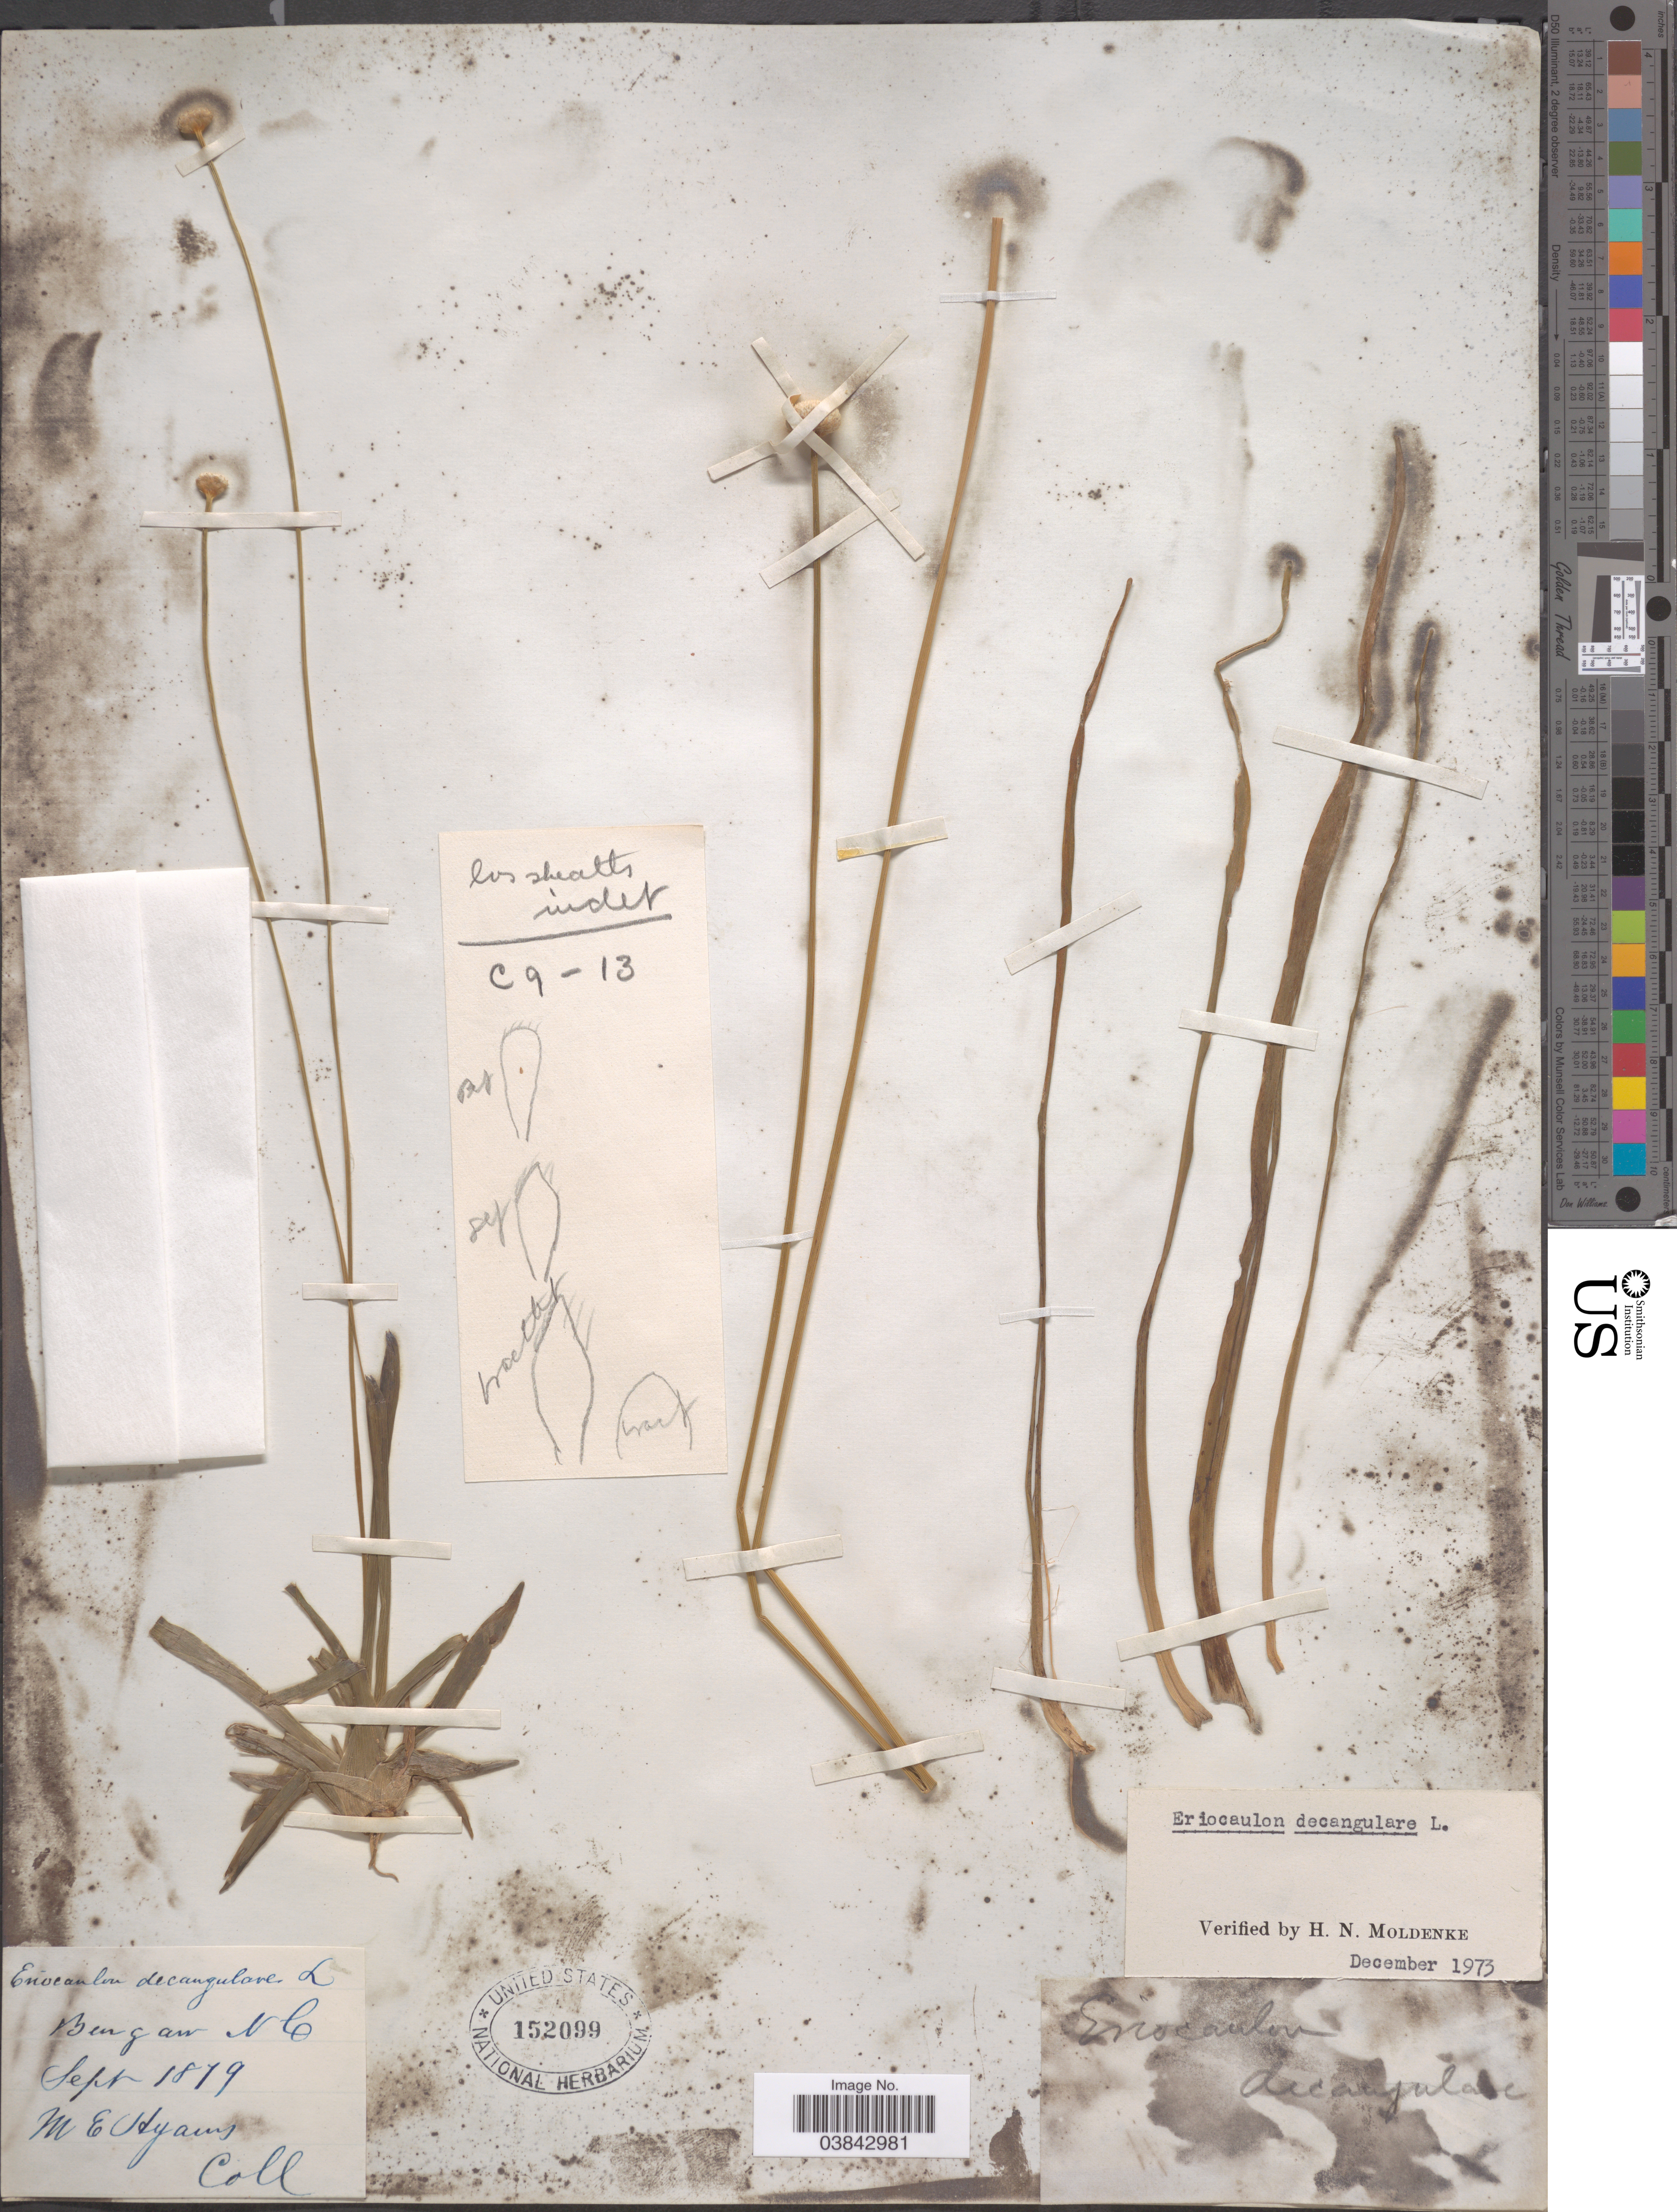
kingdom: Plantae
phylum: Tracheophyta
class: Liliopsida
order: Poales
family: Eriocaulaceae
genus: Eriocaulon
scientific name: Eriocaulon decangulare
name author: L.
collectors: M. E. Hyams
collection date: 1879-09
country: United States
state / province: North Carolina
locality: Burgaw.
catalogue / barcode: US 152099